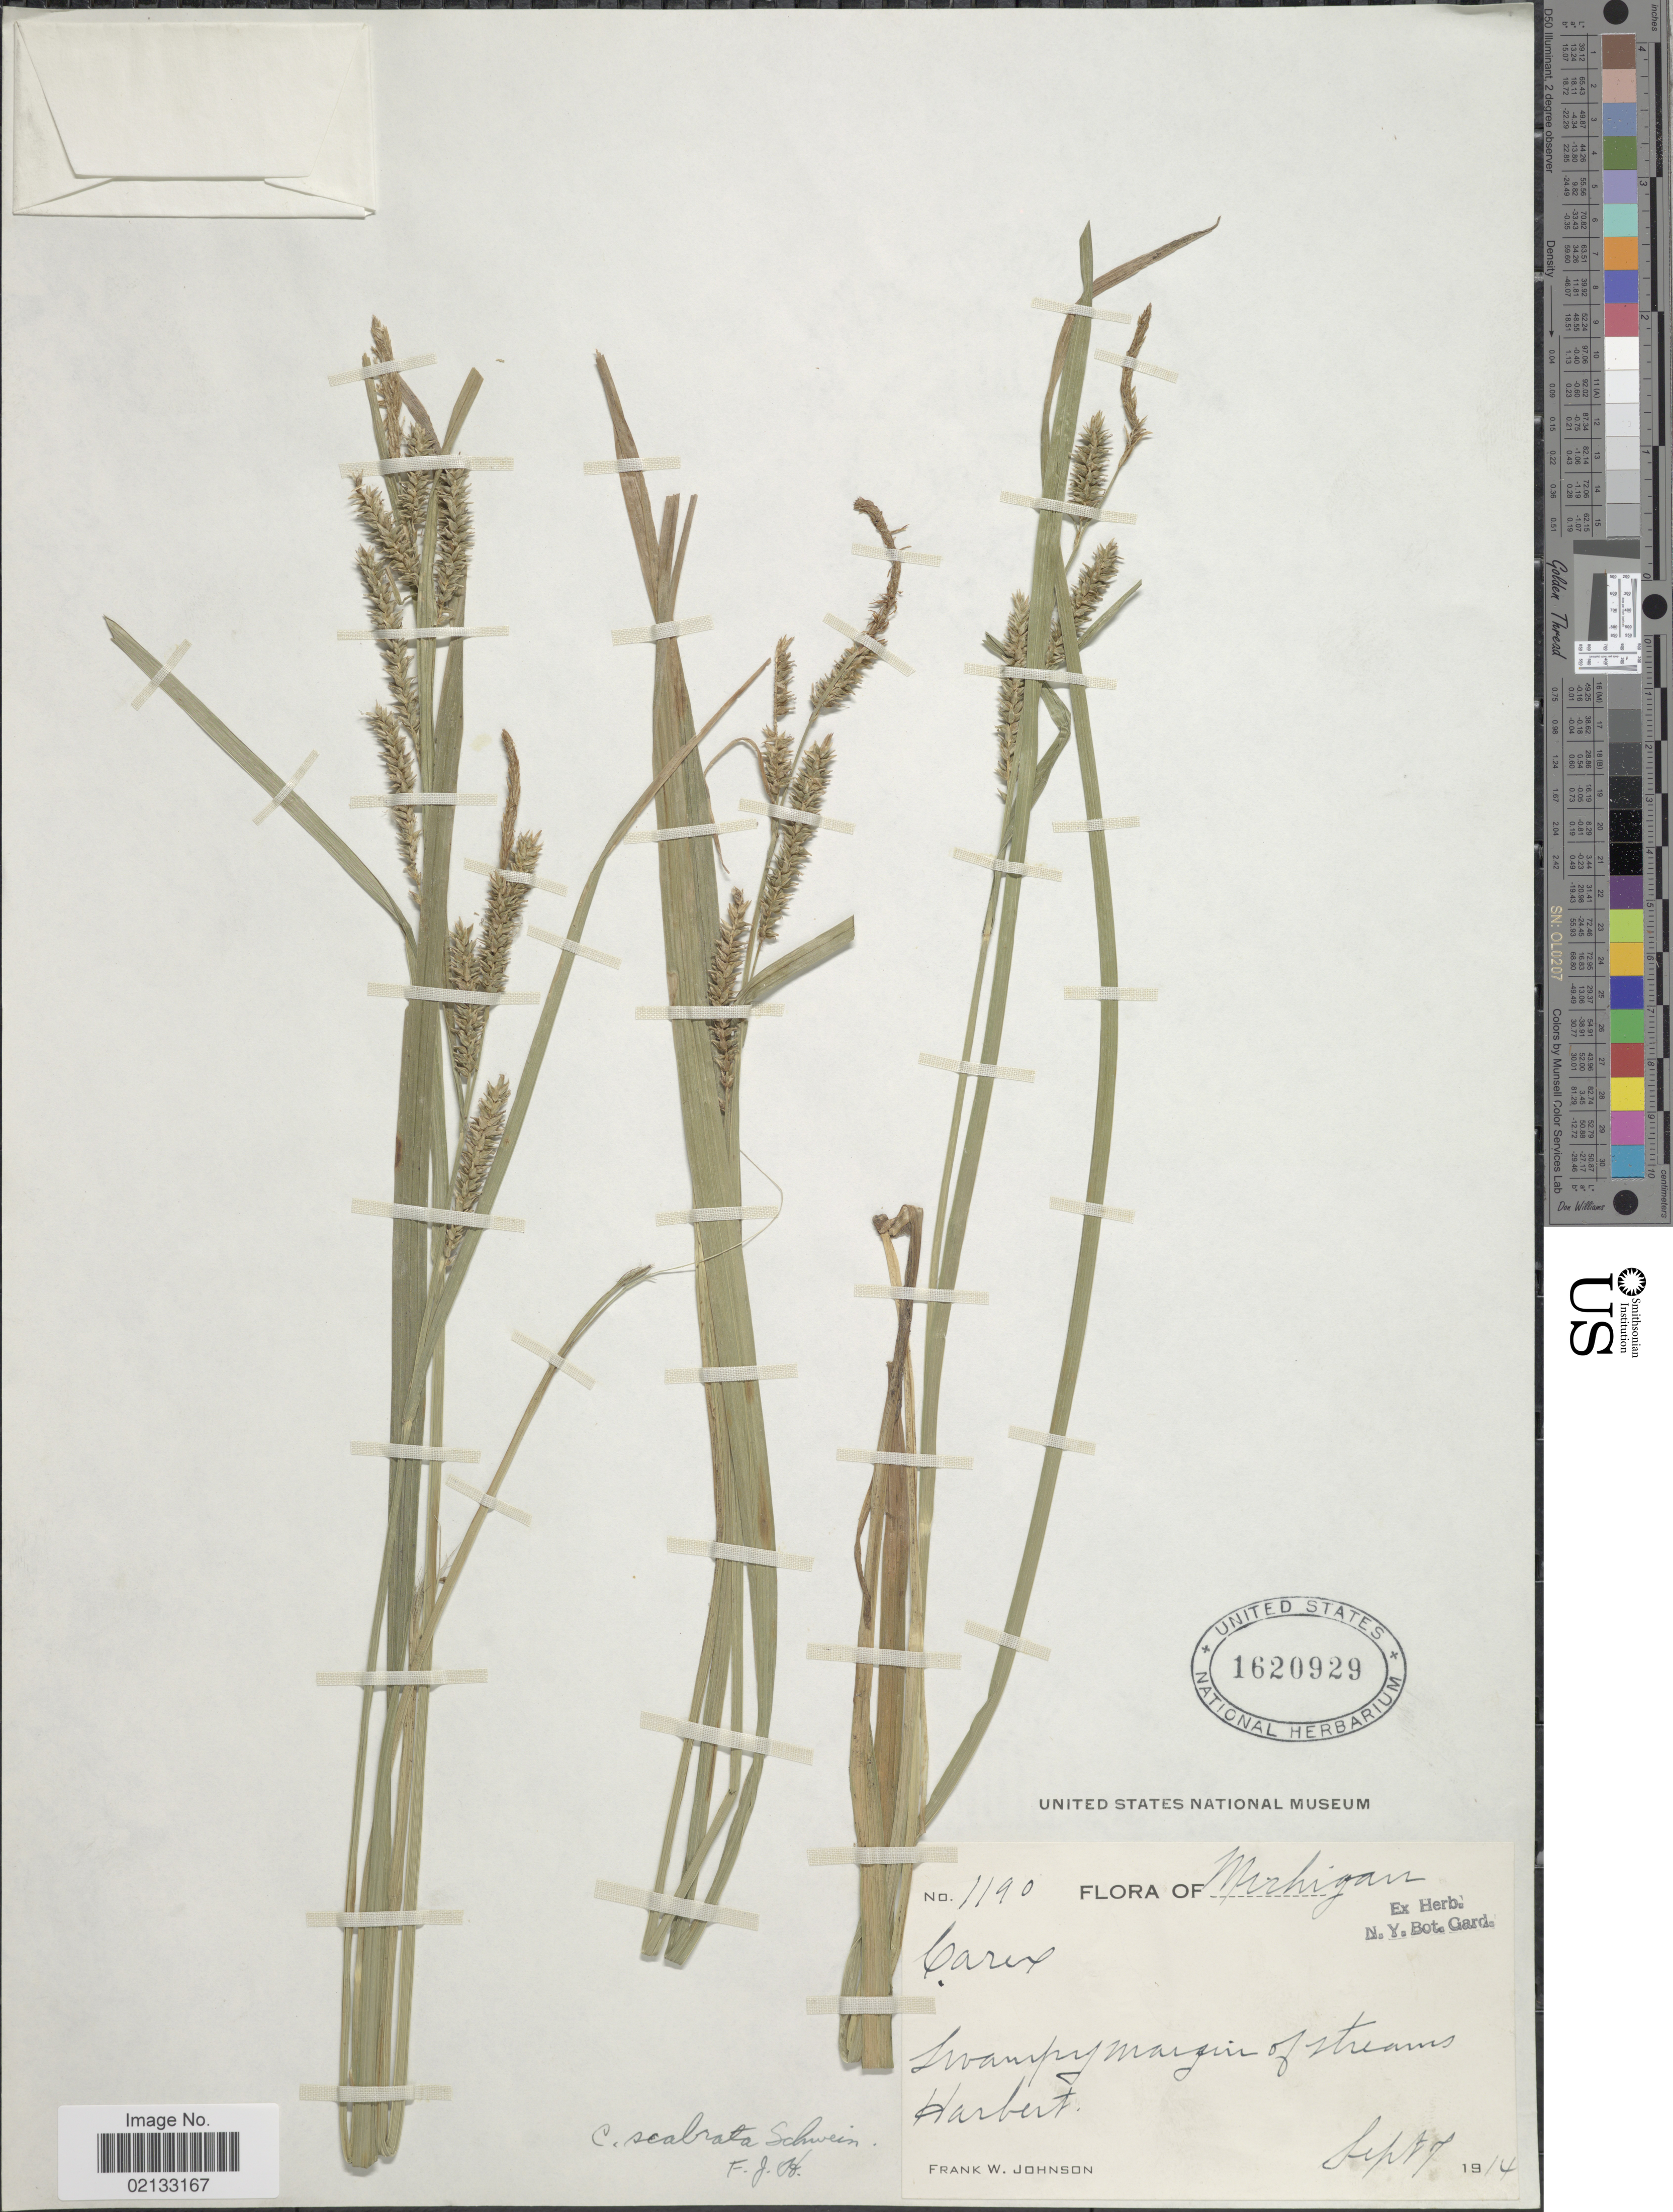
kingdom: Plantae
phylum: Tracheophyta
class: Liliopsida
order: Poales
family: Cyperaceae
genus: Carex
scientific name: Carex scabrata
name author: Schwein.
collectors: F. W. Johnson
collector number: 1190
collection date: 1914-09-07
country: United States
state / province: Michigan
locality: Swampy margin of streams. Harbert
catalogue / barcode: US 1620929